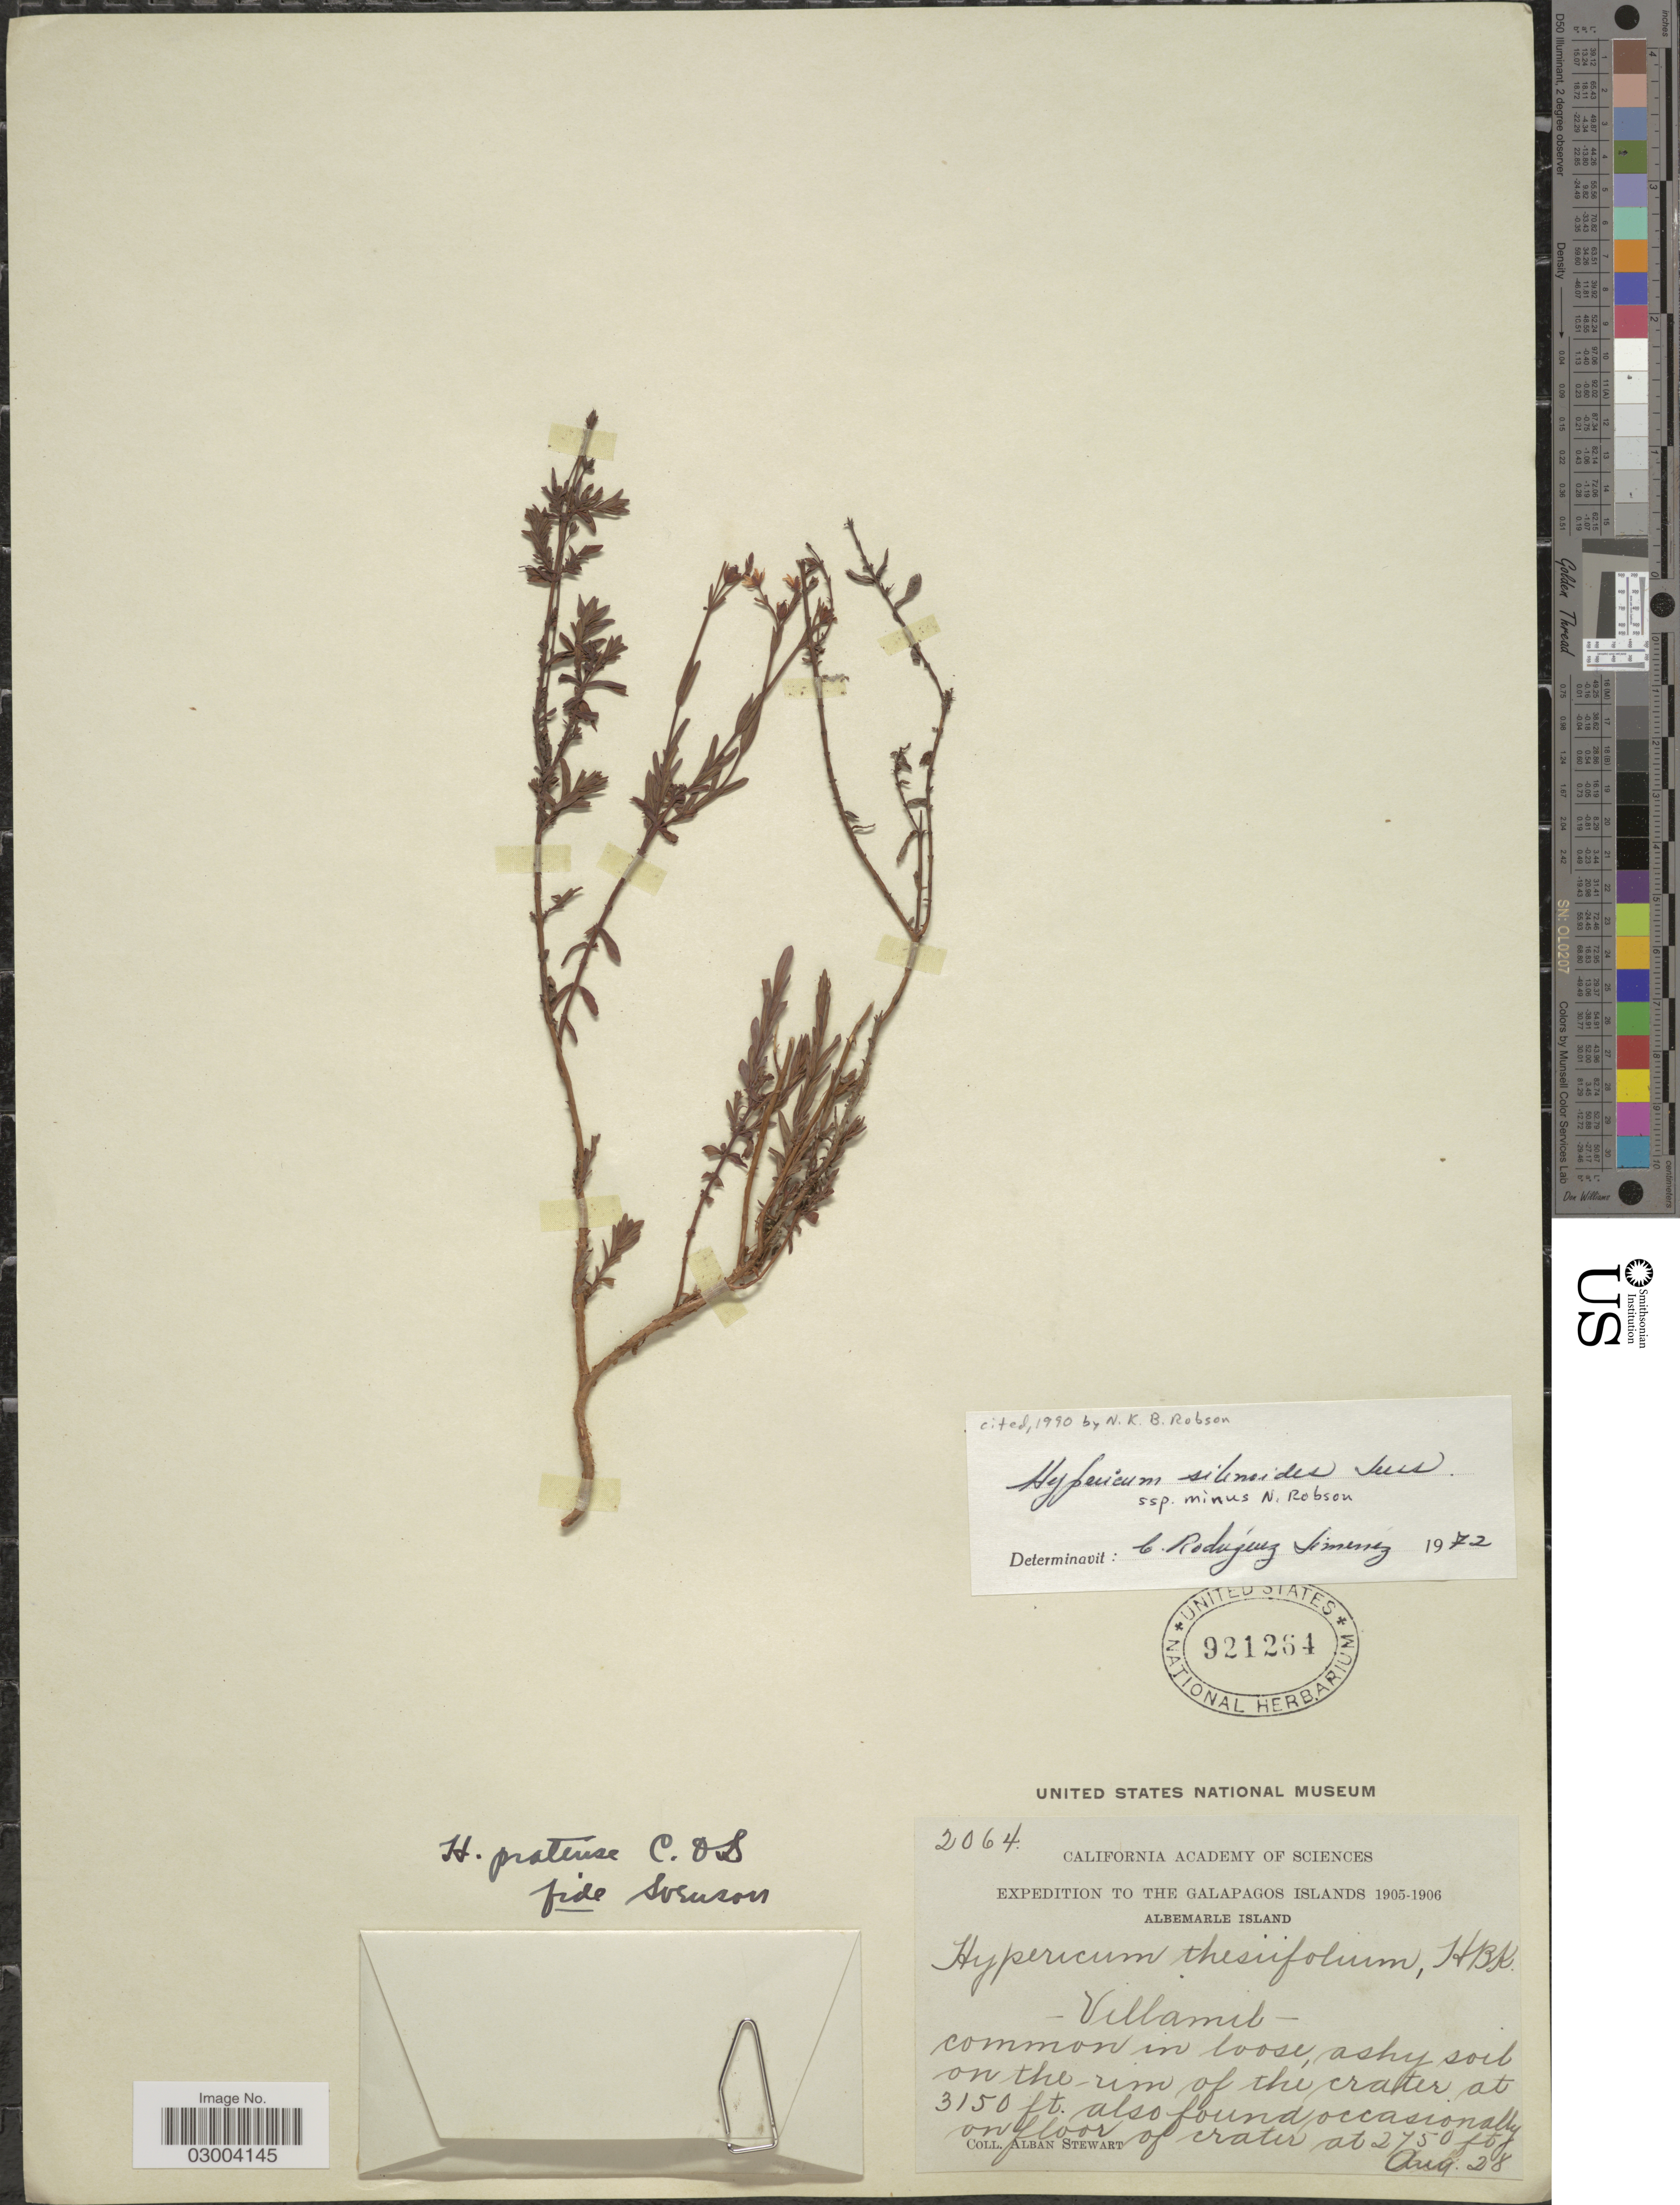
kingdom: Plantae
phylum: Tracheophyta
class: Magnoliopsida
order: Malpighiales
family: Hypericaceae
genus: Hypericum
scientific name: Hypericum silenoides subsp. minus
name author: N. Robson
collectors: A. Stewart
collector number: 2064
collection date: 1905-08-28/1906-08-28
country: Ecuador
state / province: Colón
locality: The Galapagos Islands, Albemarle Island, Villamil.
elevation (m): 838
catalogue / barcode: US 921264